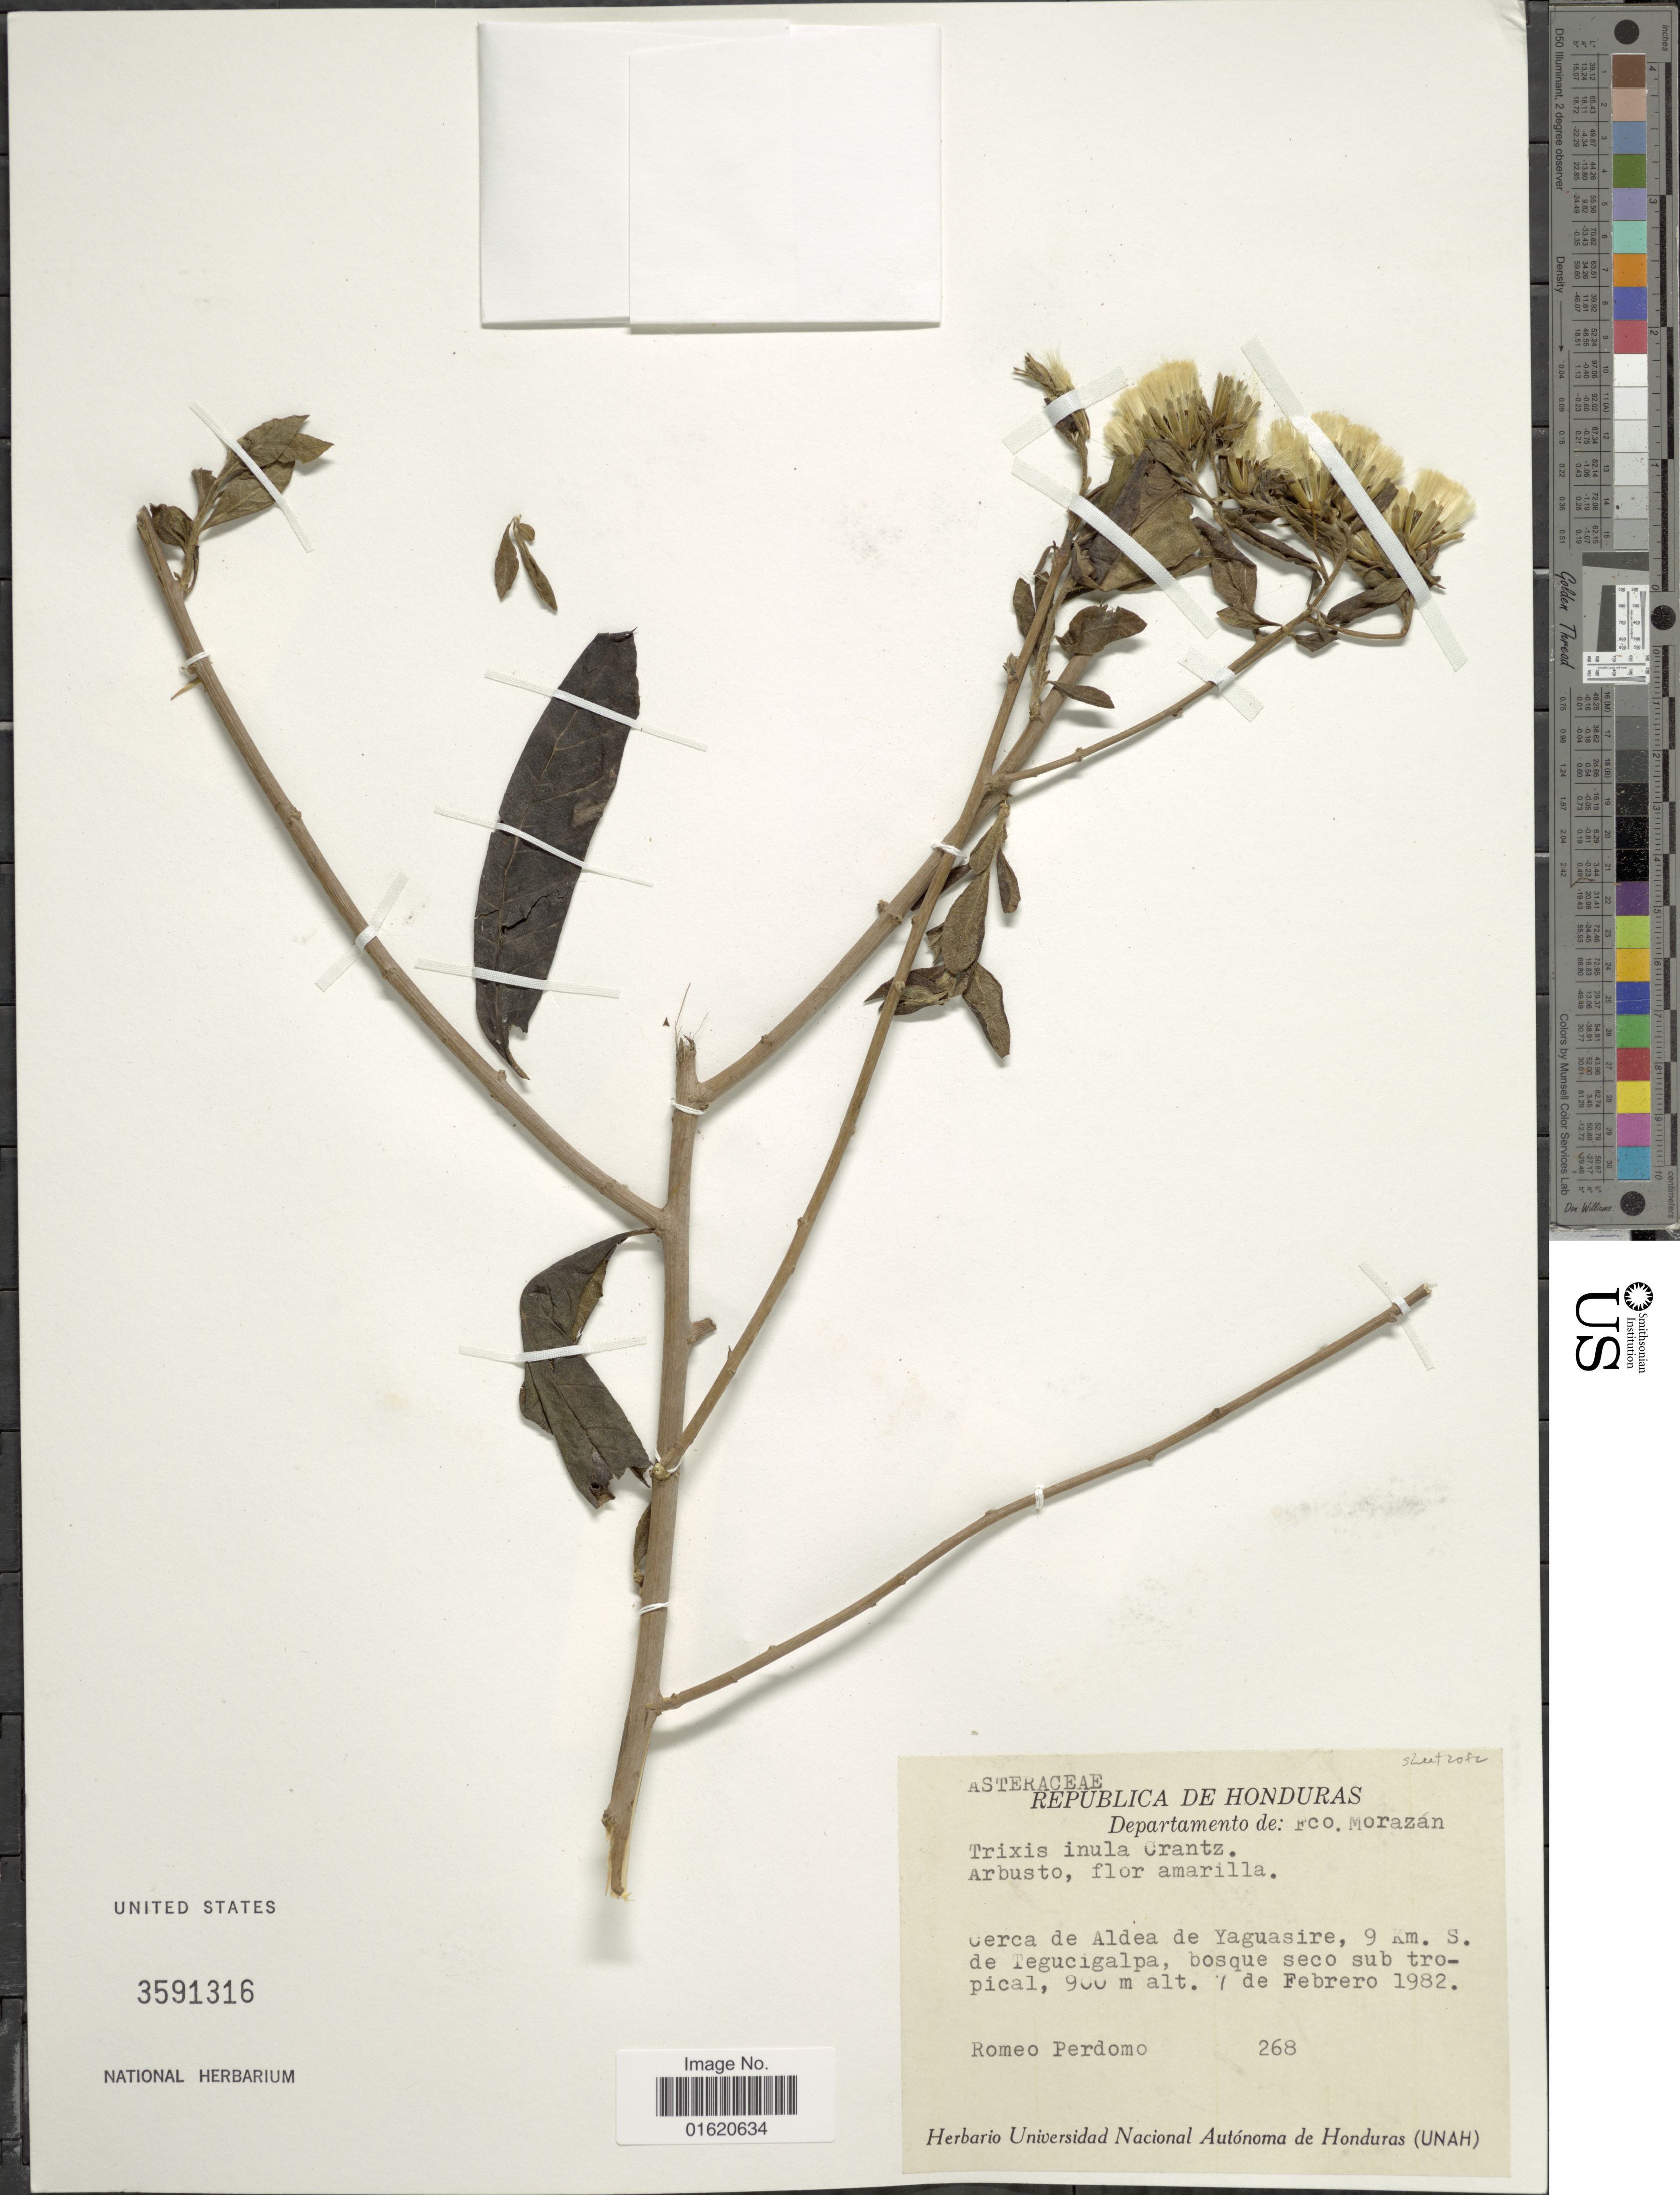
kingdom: Plantae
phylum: Tracheophyta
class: Magnoliopsida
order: Asterales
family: Asteraceae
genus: Trixis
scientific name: Trixis inula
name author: Crantz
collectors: R. Perdomo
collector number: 268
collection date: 1982-02-07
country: Honduras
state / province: Fco. Morazán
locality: Cerca de Aldea de Yaguasire, 9 km. S. de Tegucigalpa, bosque seco sub tropical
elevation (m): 900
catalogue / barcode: US 3591316